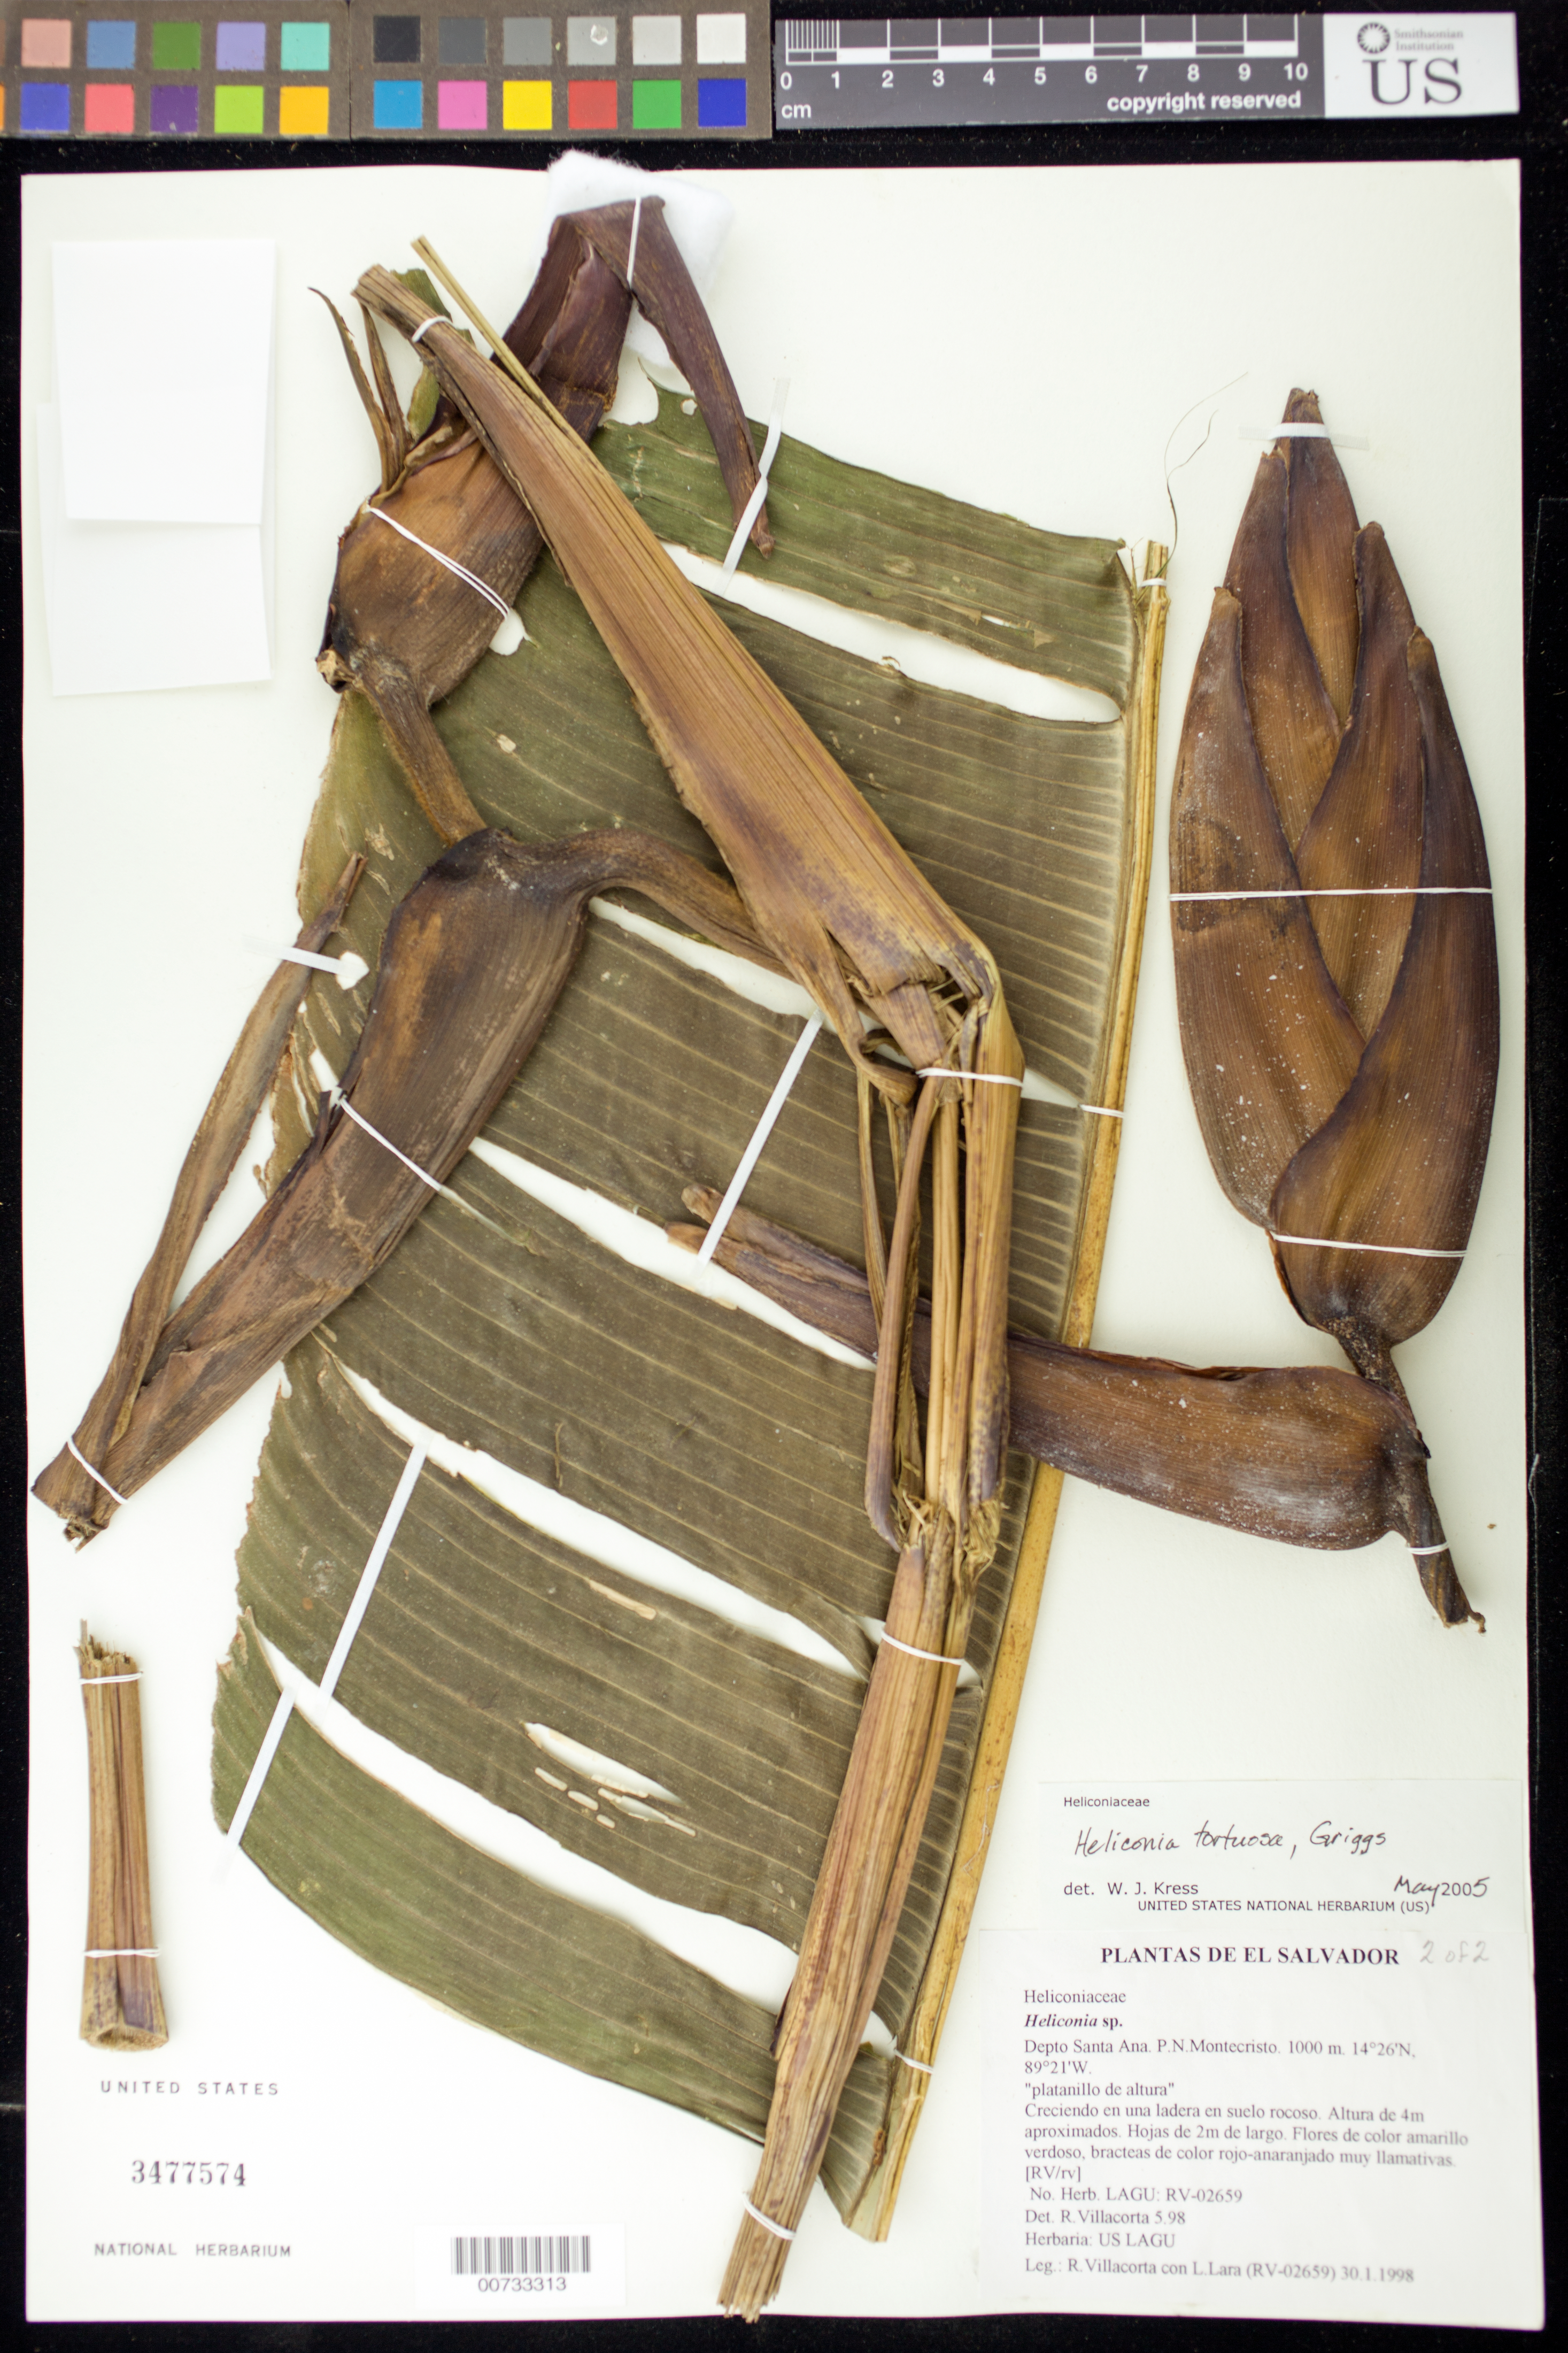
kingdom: Plantae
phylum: Tracheophyta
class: Liliopsida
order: Zingiberales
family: Heliconiaceae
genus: Heliconia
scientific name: Heliconia tortuosa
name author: R.F. Griggs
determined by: Kress, W. J., (US), Smithsonian Institution - National Museum of Natural History (UNITED STATES)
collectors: R. Villacorta & L. Lara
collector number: RV-02659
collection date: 1998-01-30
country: El Salvador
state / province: Santa Ana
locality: P.N. Montecristo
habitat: Creciendo en una ladera en suelo rocoso.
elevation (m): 1000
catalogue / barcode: US 3477574